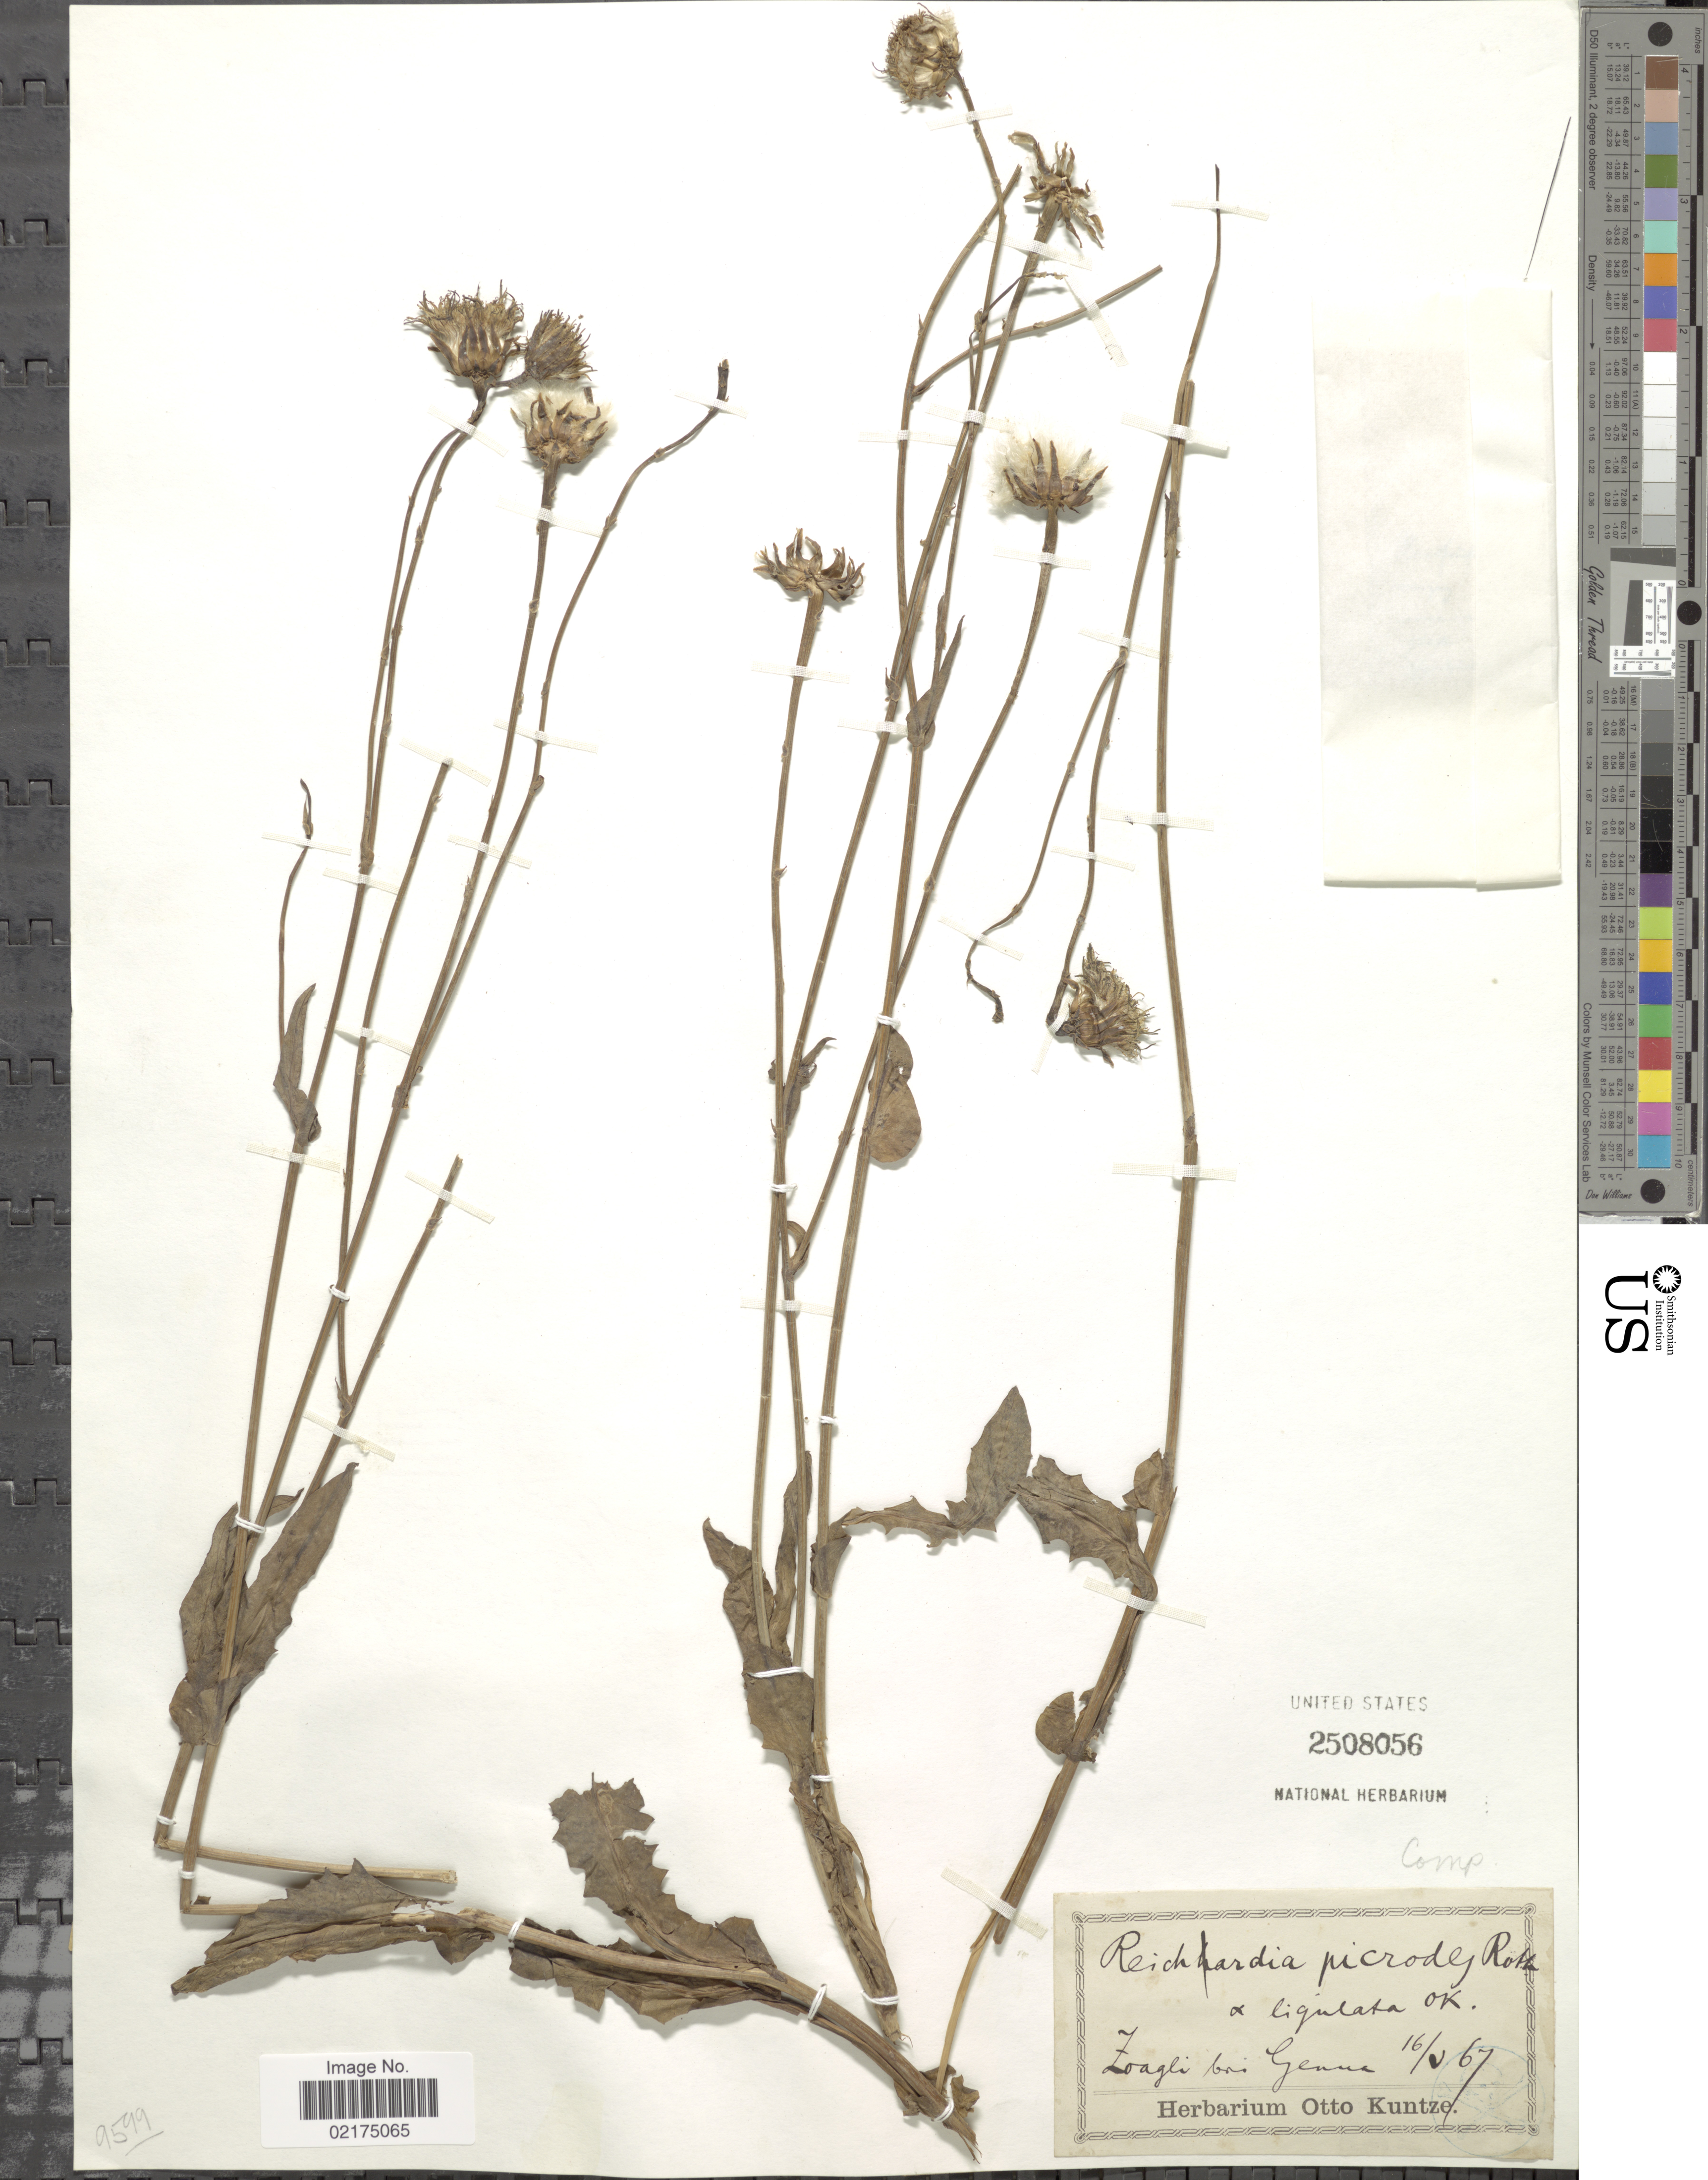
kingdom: Plantae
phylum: Tracheophyta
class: Magnoliopsida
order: Asterales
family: Asteraceae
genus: Reichardia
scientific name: Reichardia picroides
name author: (L.) Roth.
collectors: ex herb. Otto Kuntze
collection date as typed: Transcribed d/m/y: 16/3/67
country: Italy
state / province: Liguria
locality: Zoagli bei Genna [interpreted]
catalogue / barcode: US 2508056